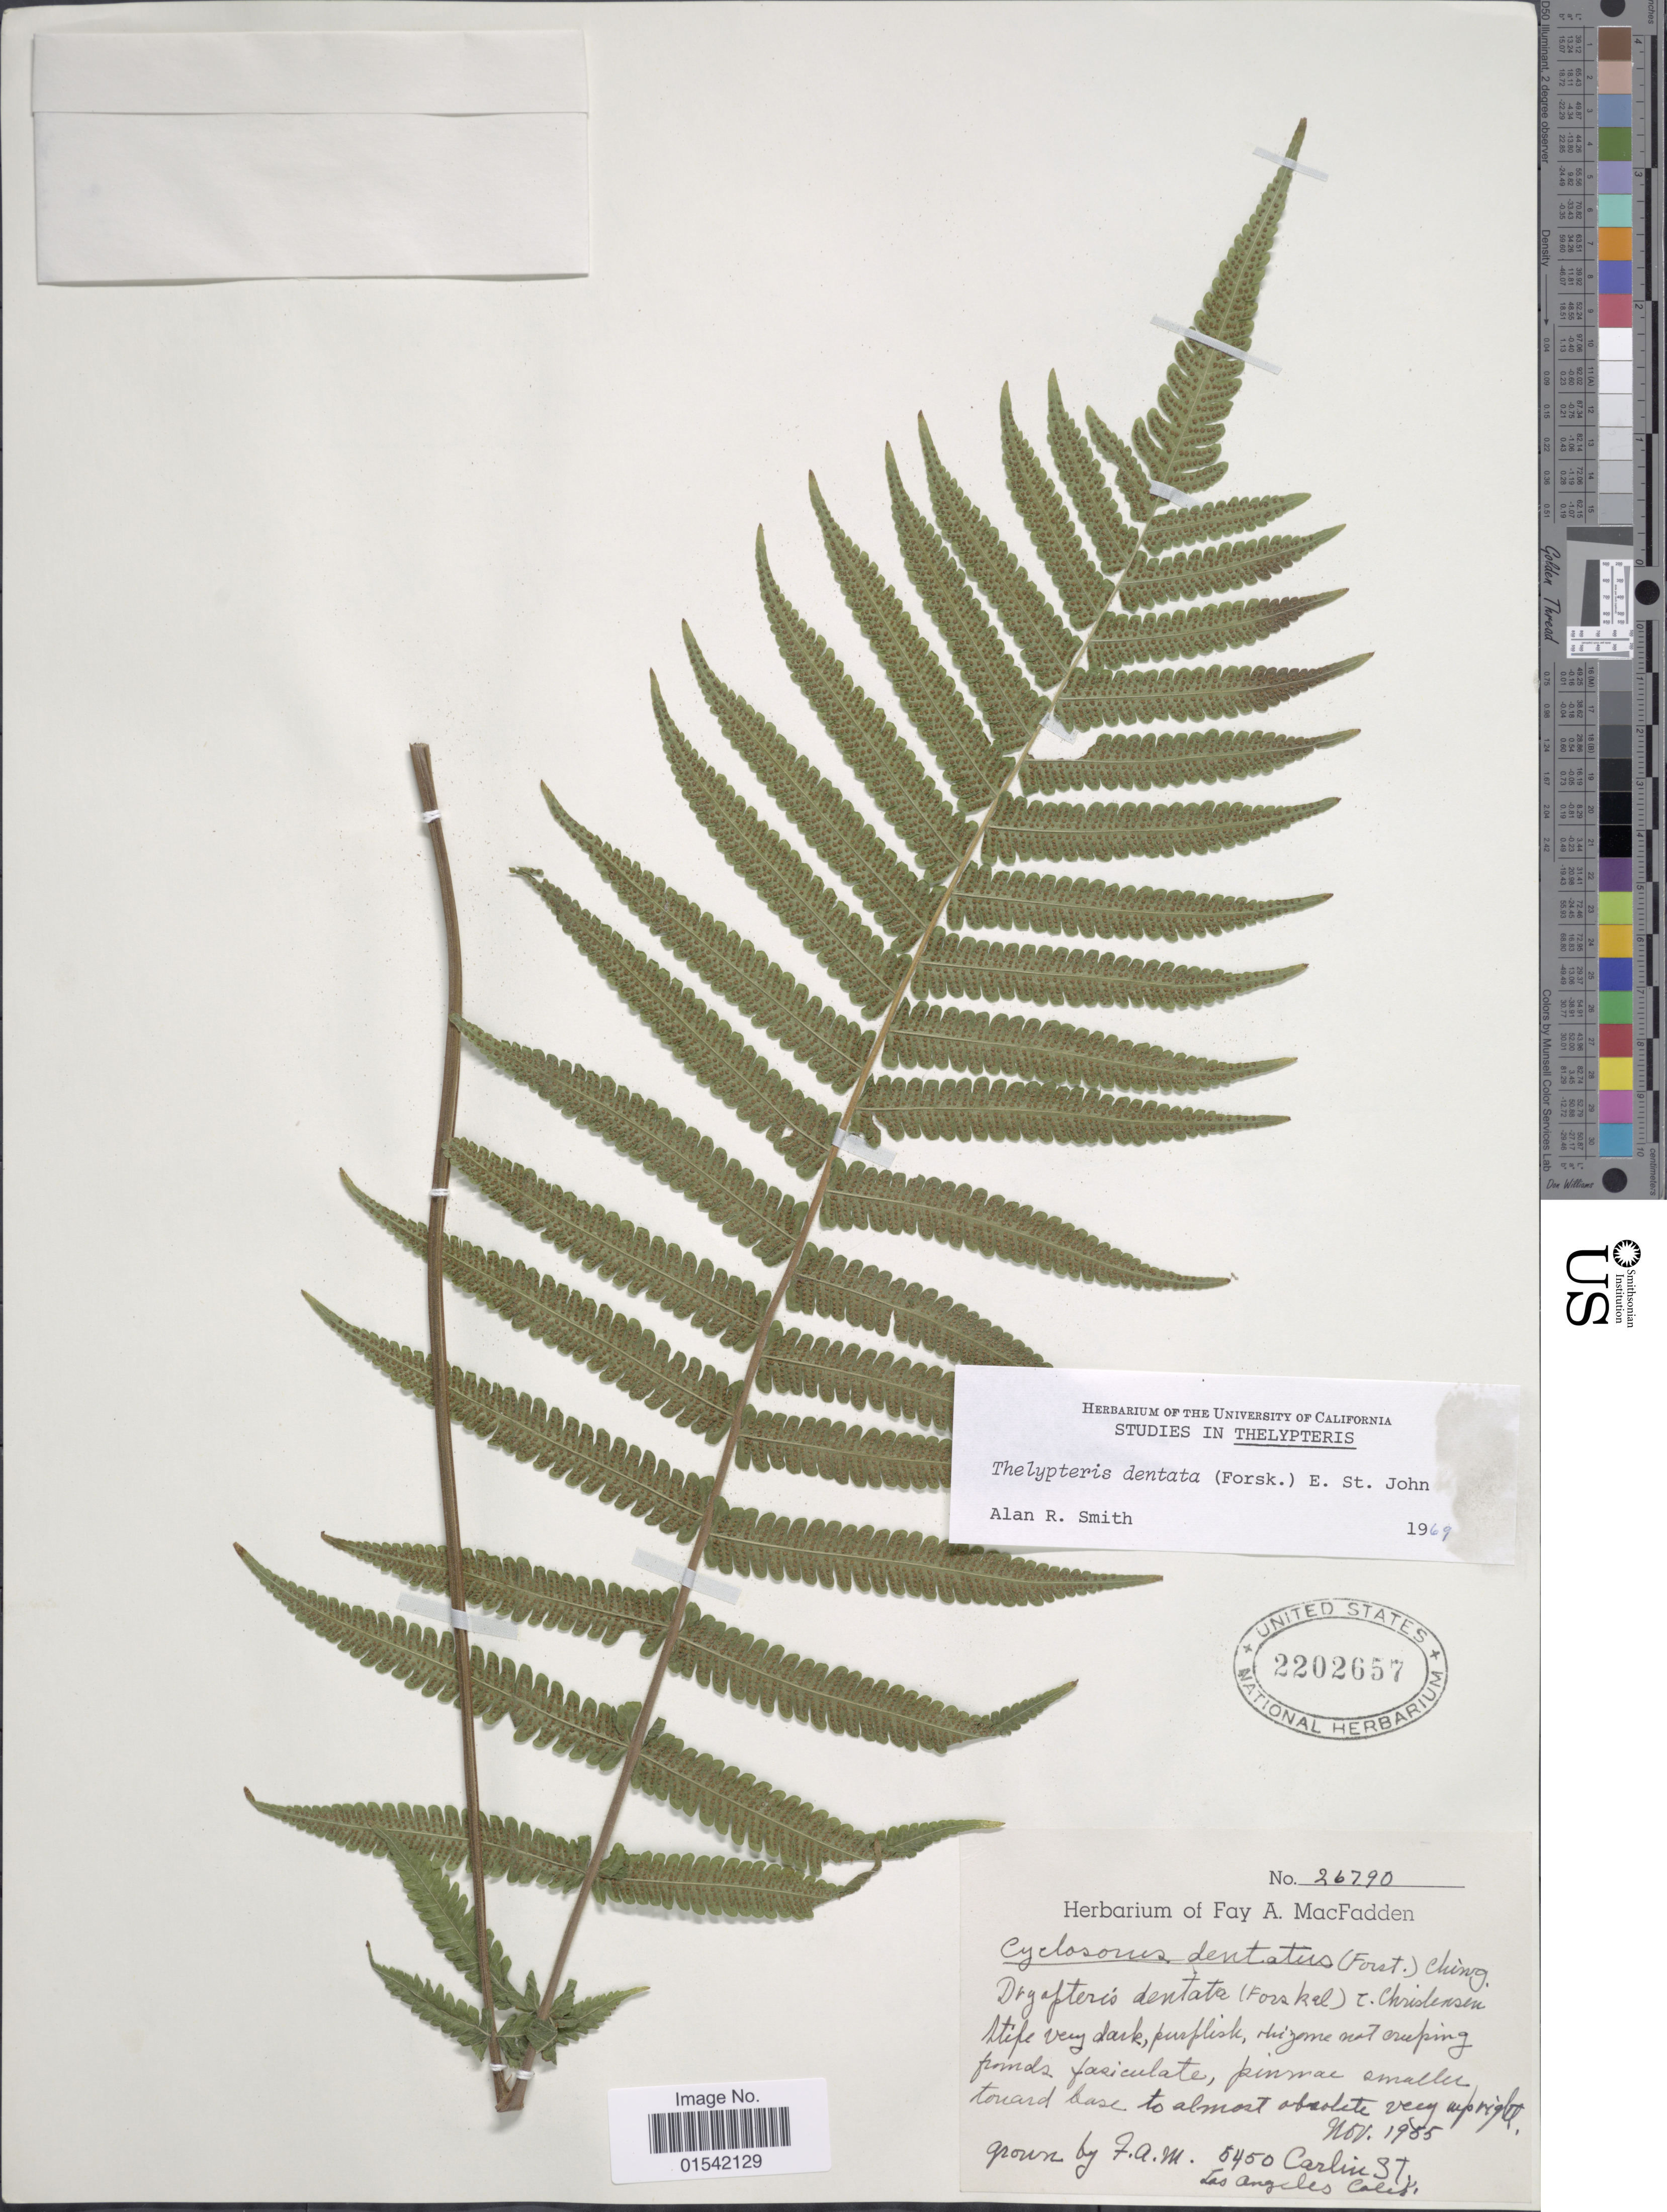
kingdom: Plantae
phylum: Tracheophyta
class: Polypodiopsida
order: Polypodiales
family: Thelypteridaceae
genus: Cyclosorus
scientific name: Cyclosorus dentatus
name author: (Forssk.) Ching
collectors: F. MacFadden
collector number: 26790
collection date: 1955-11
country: United States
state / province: California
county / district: Los Angeles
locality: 5450 Carlin St., Los Angeles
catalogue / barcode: US 2202657